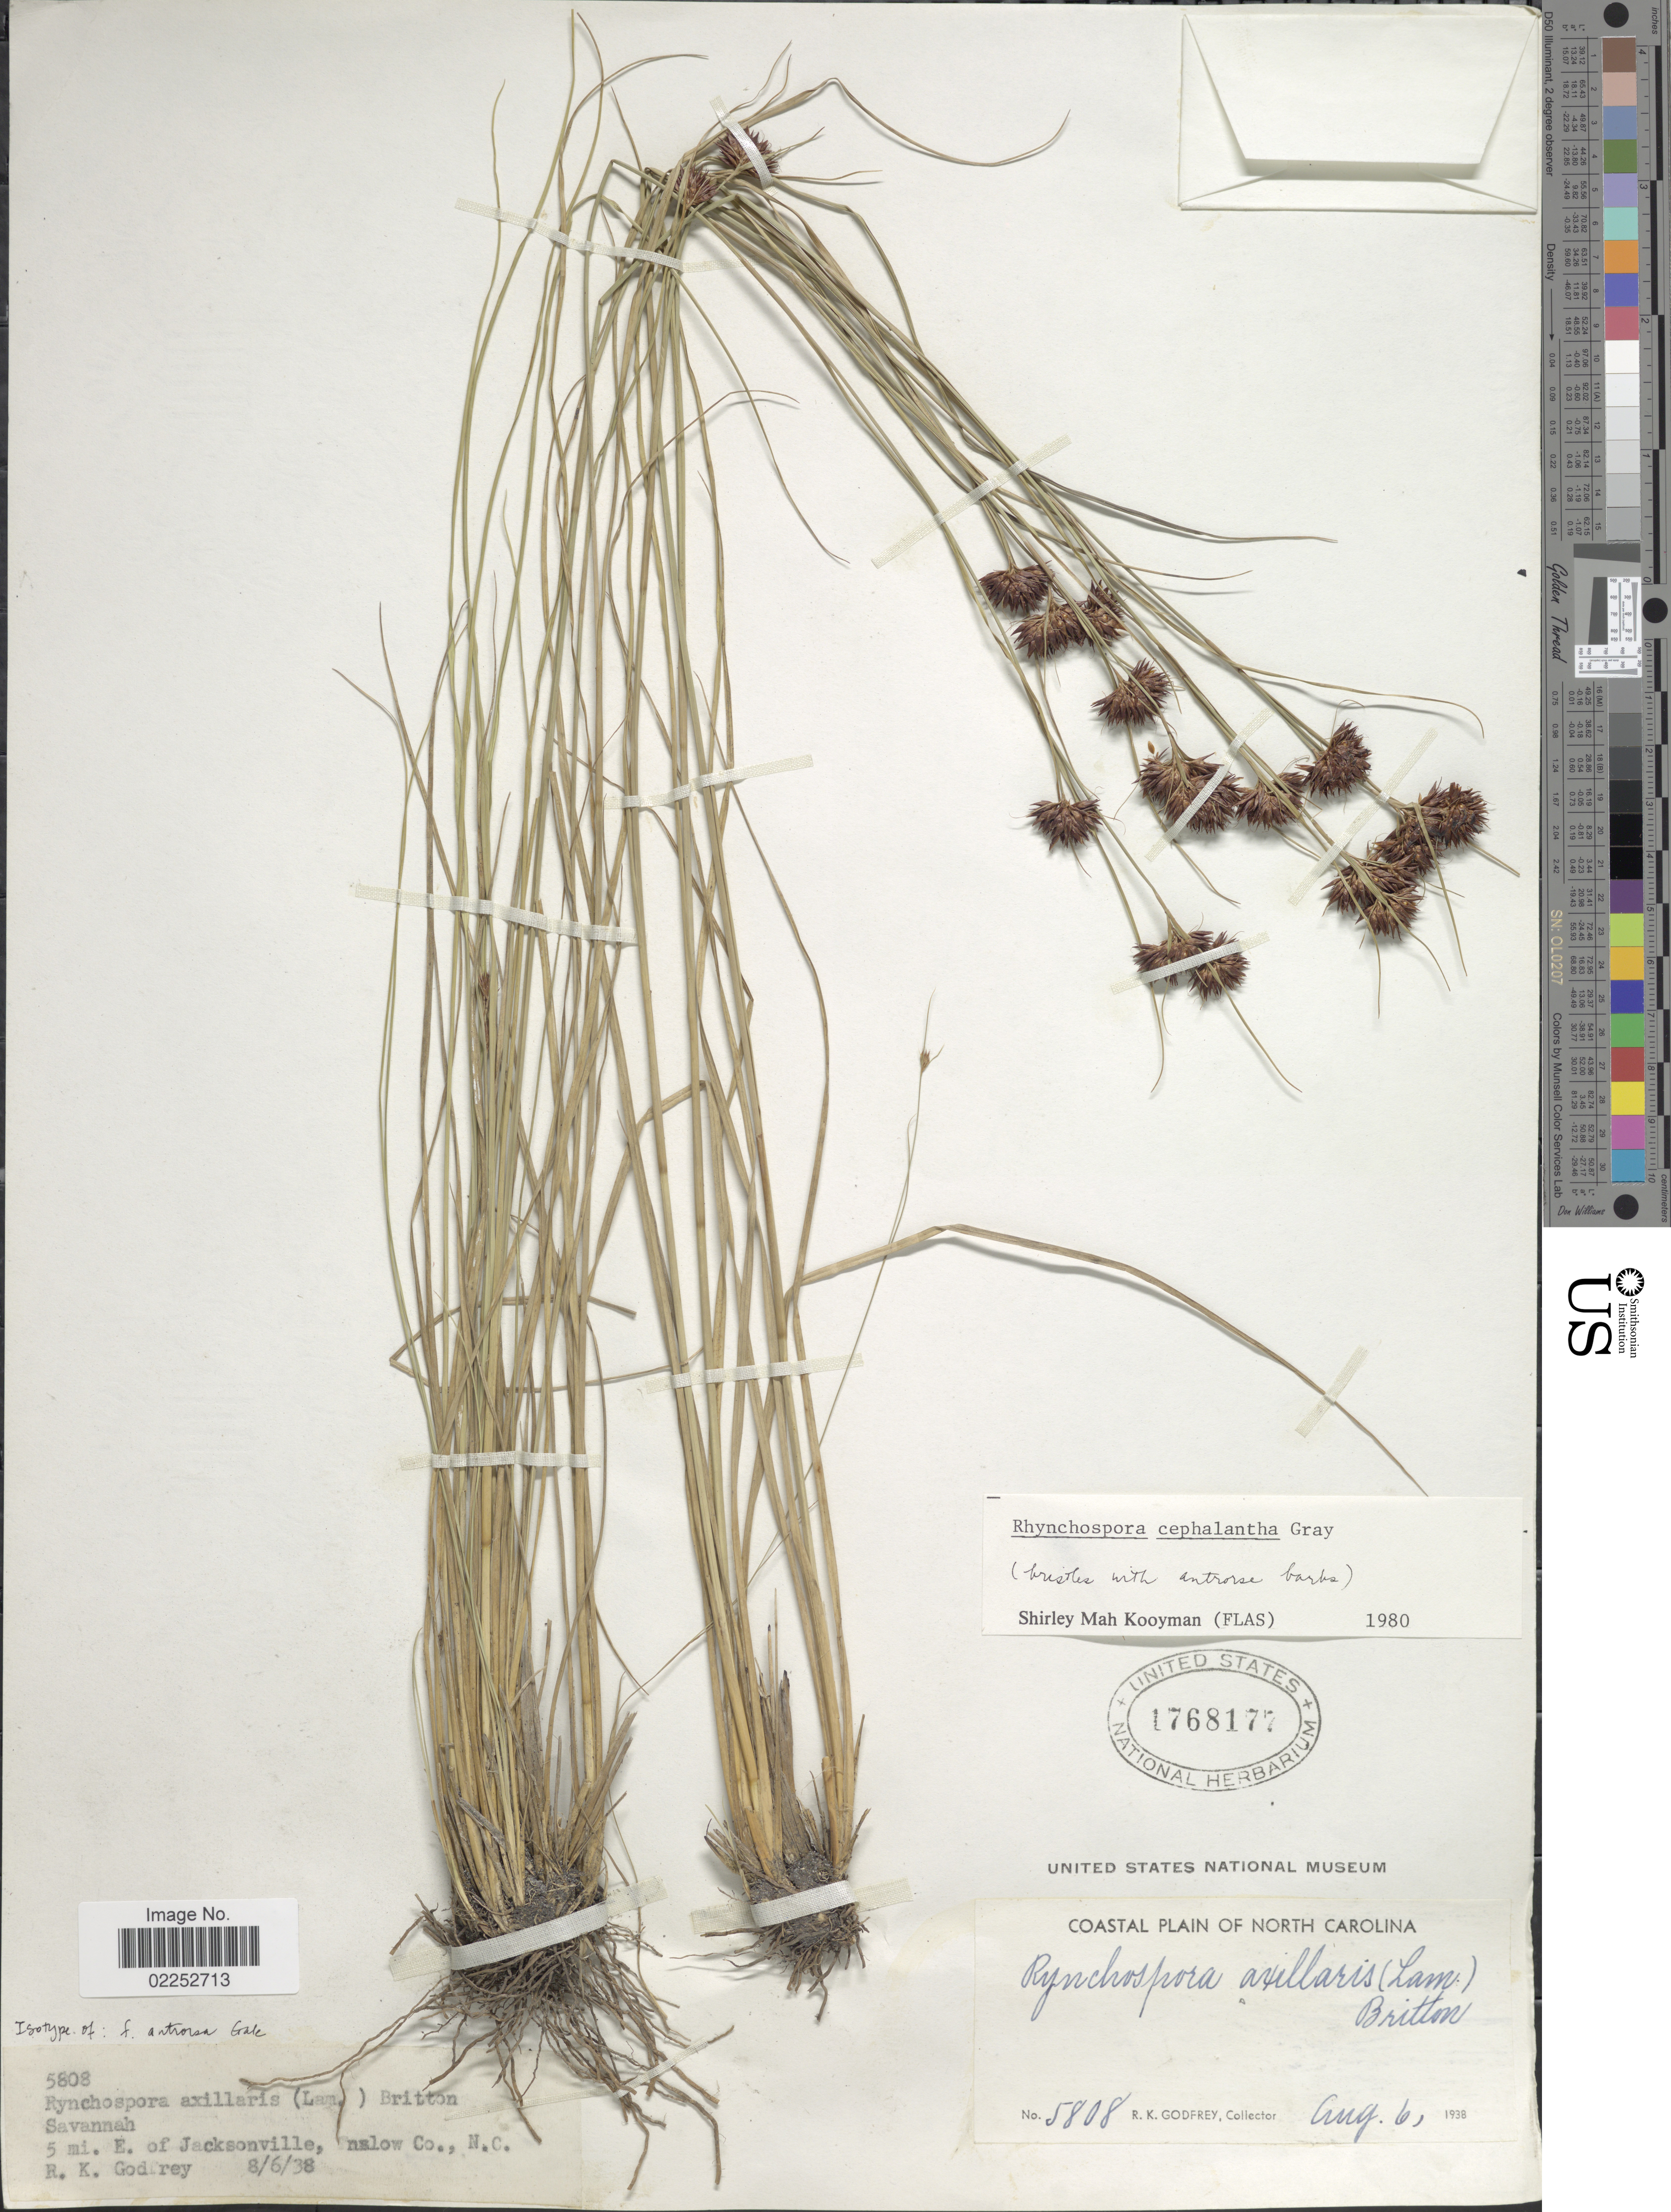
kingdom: Plantae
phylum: Tracheophyta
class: Liliopsida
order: Poales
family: Cyperaceae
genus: Rhynchospora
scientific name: Rhynchospora cephalantha f. antrorsa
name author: Gale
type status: Isotype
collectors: R. K. Godfrey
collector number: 5808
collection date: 1938-08-06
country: United States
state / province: North Carolina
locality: Coastal Plain. 5 mi. E. of Jacksonville, Onslow Co.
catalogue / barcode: US 1768177